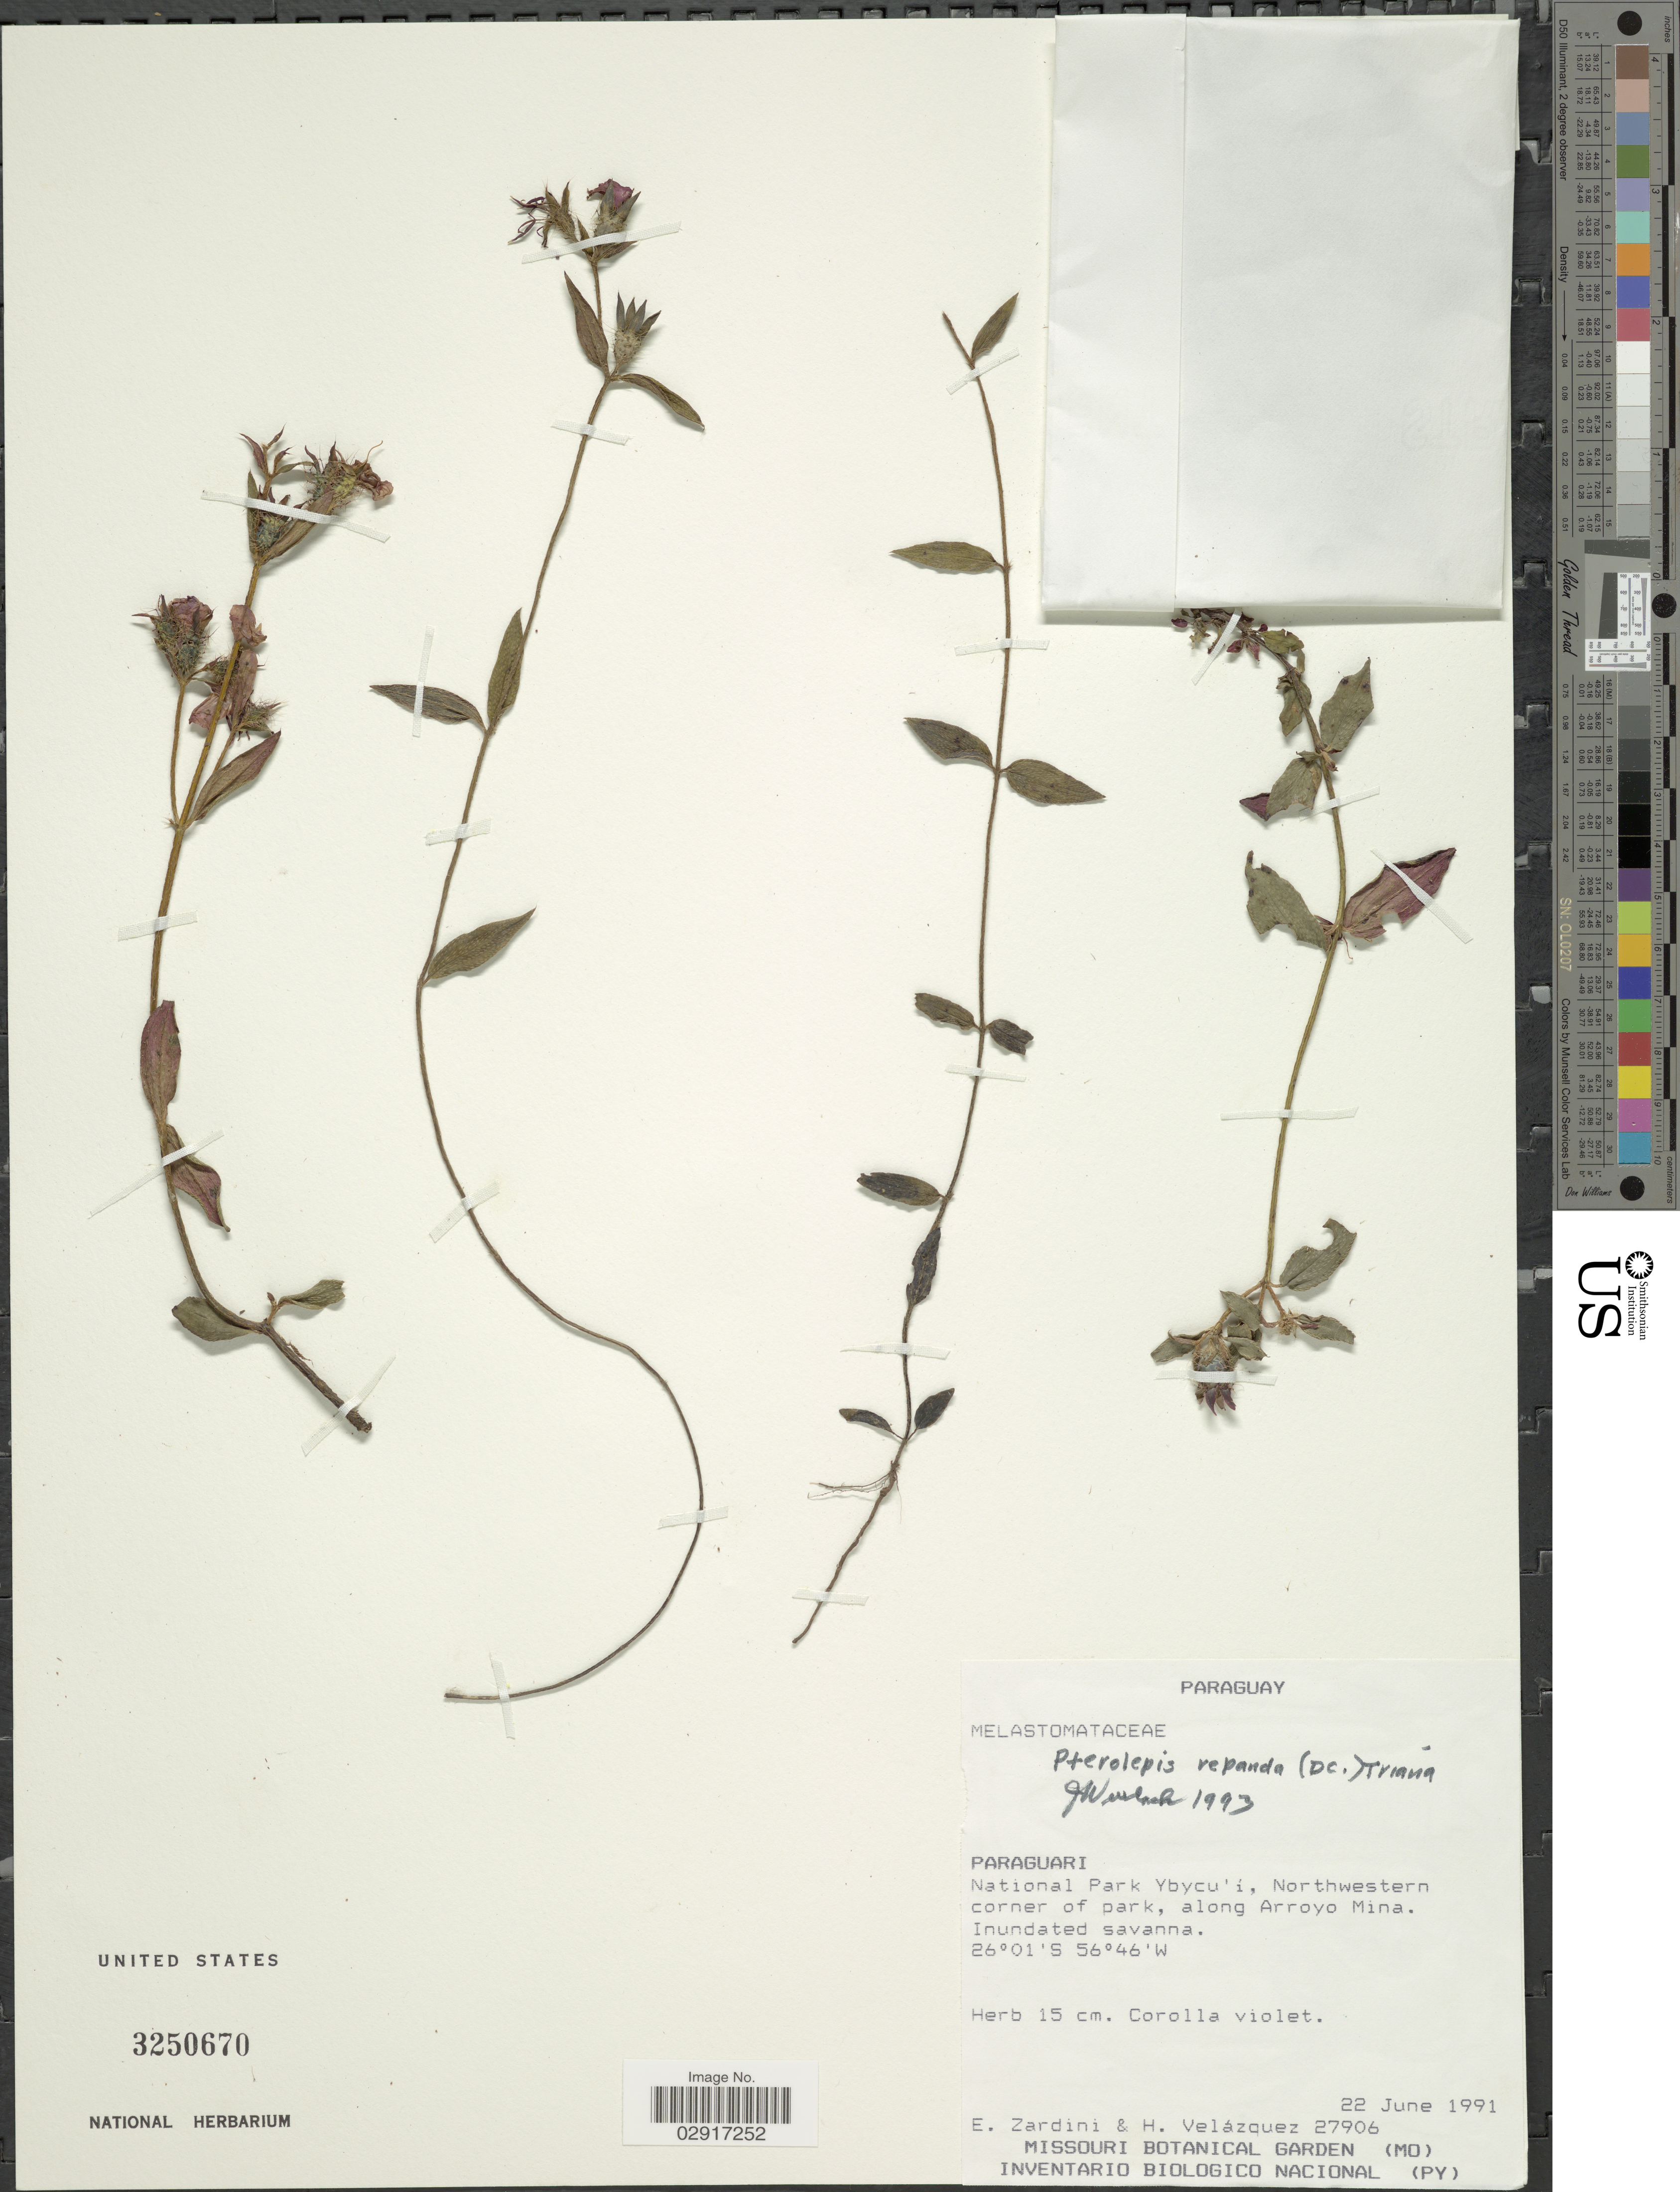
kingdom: Plantae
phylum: Tracheophyta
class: Magnoliopsida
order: Myrtales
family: Melastomataceae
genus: Pterolepis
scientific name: Pterolepis repanda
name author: (DC.) Triana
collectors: E. Zardini & H. Velázquez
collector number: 27906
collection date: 1991-06-22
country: Paraguay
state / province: Paraguari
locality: National Park Ybyci'í, Northwestern corner of park, along Arroyo Mina.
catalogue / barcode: US 3250670